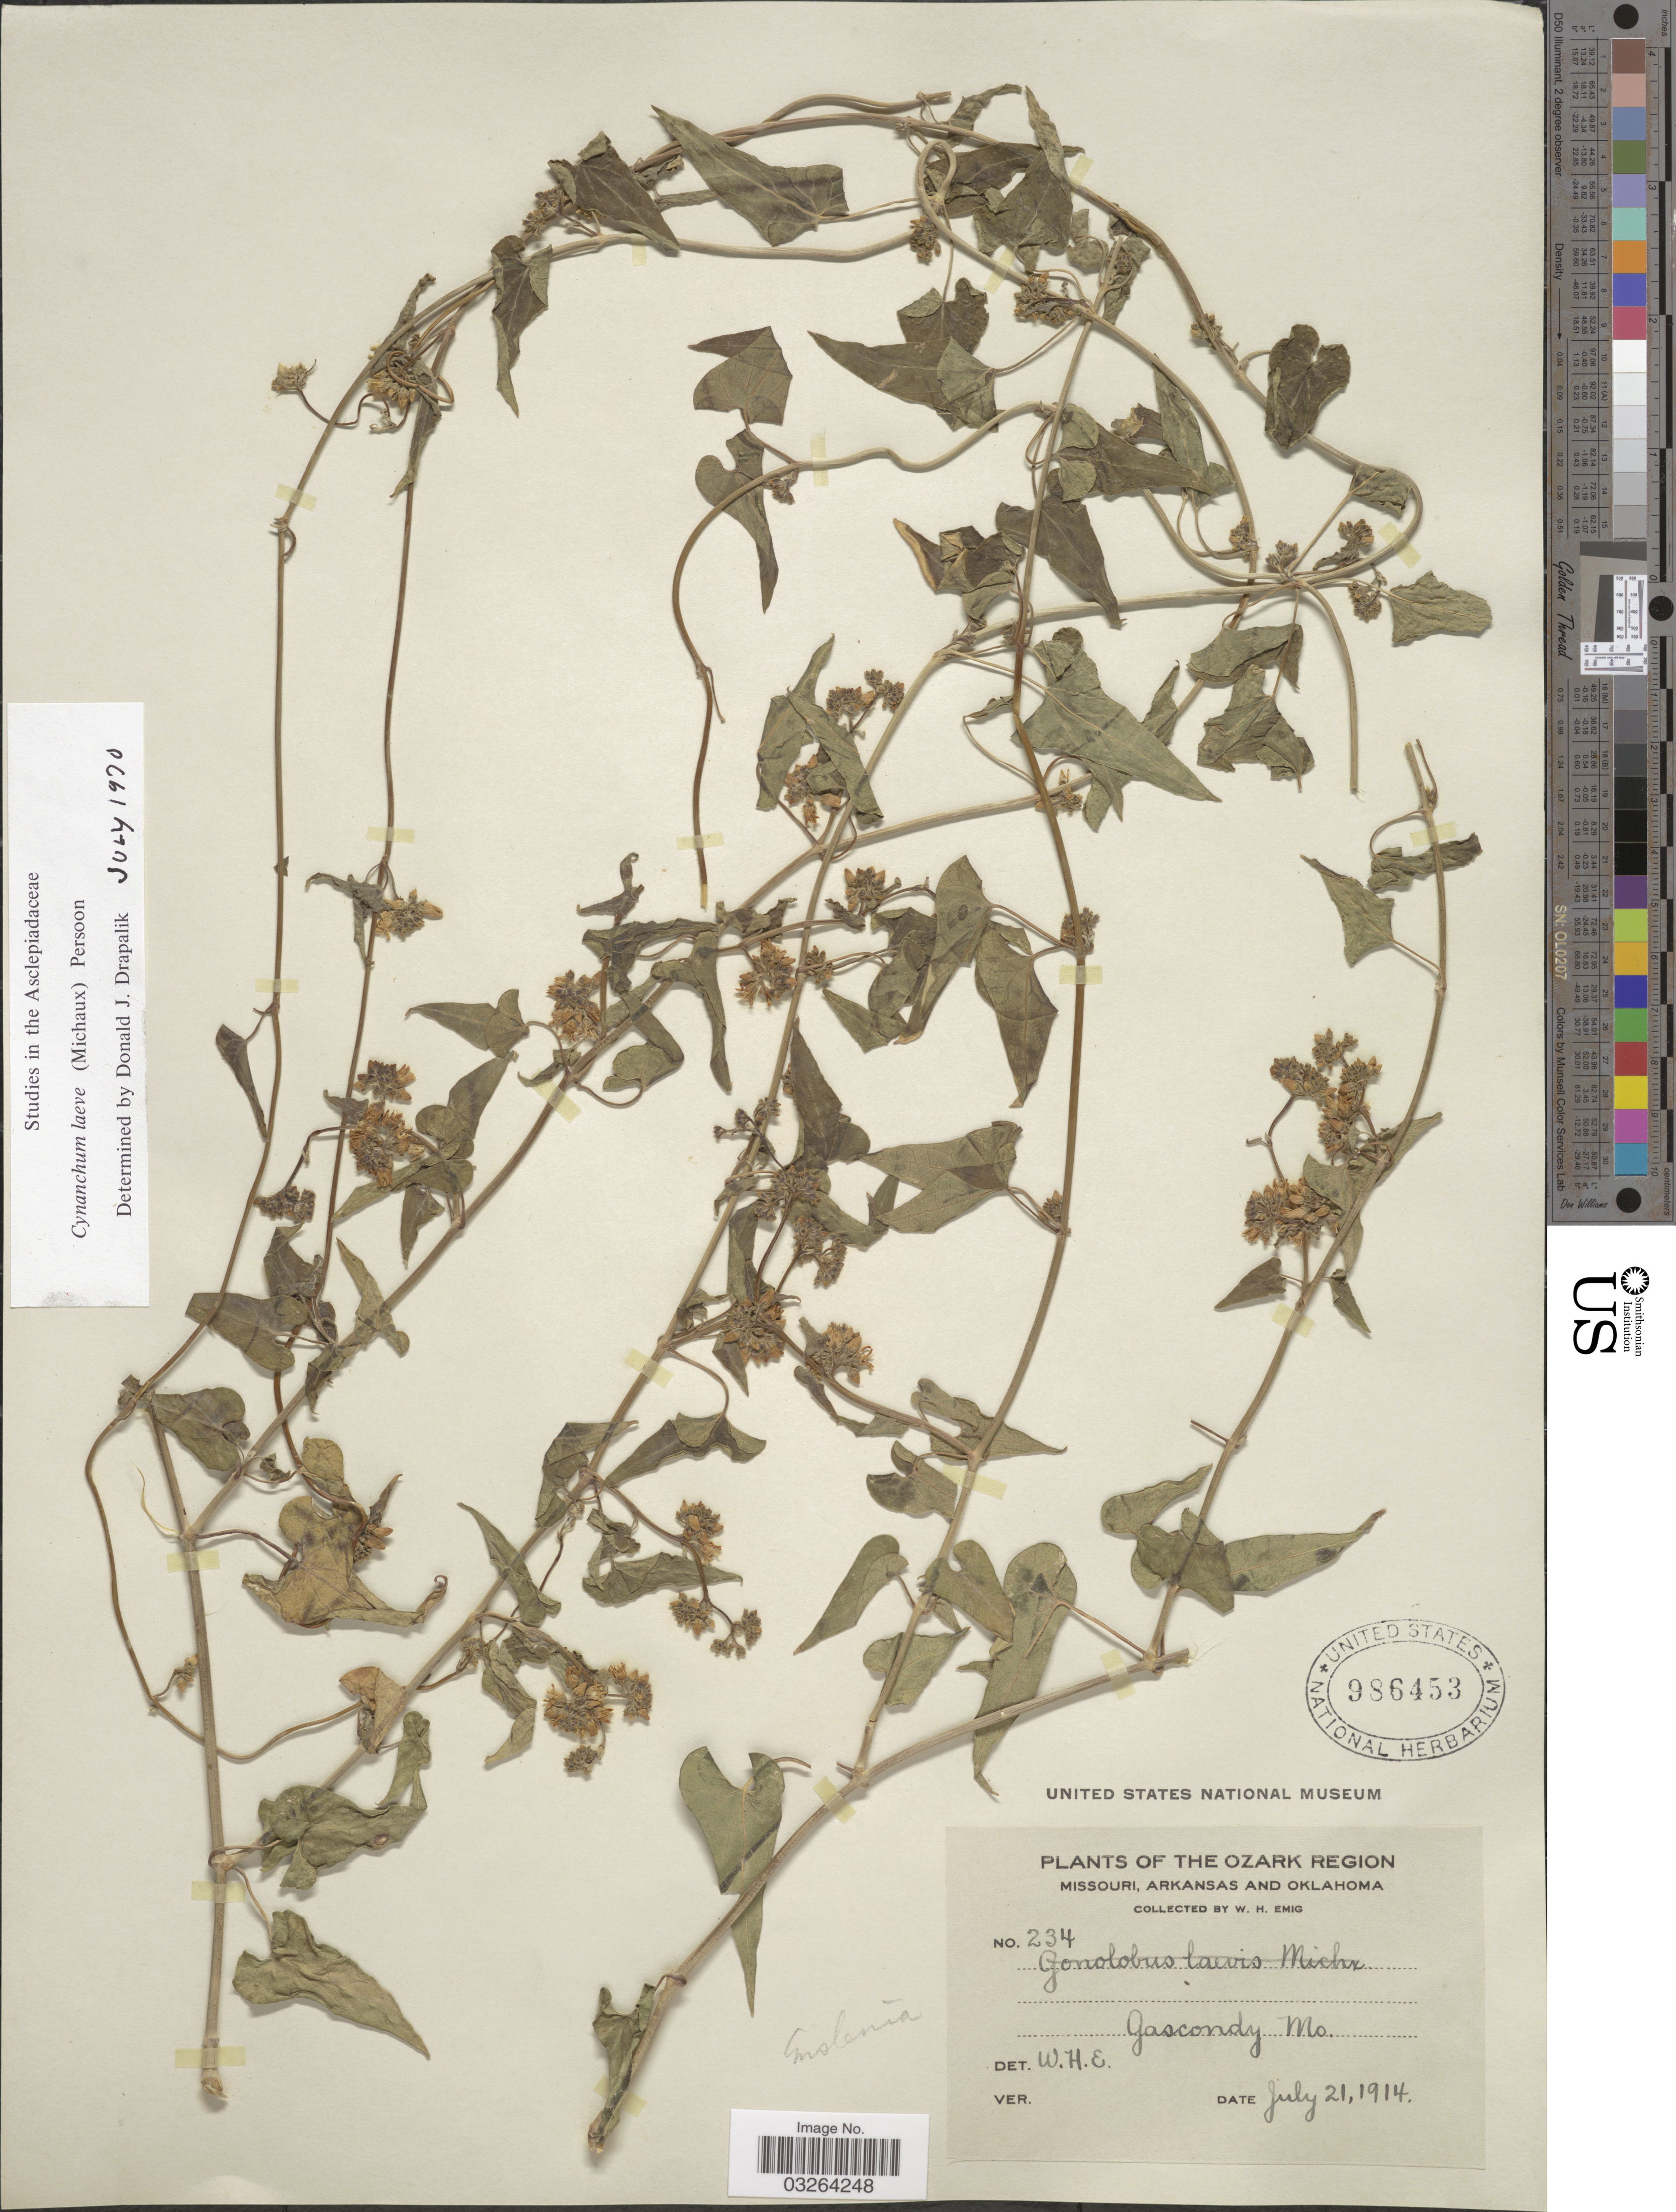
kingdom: Plantae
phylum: Tracheophyta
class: Magnoliopsida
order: Gentianales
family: Apocynaceae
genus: Cynanchum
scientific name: Cynanchum laeve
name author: (Michx.) Pers.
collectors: W. H. Emig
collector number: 234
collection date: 1914-07-21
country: United States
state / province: Missouri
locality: The Ozark Region. Gascondy Mo.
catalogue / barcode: US 986453